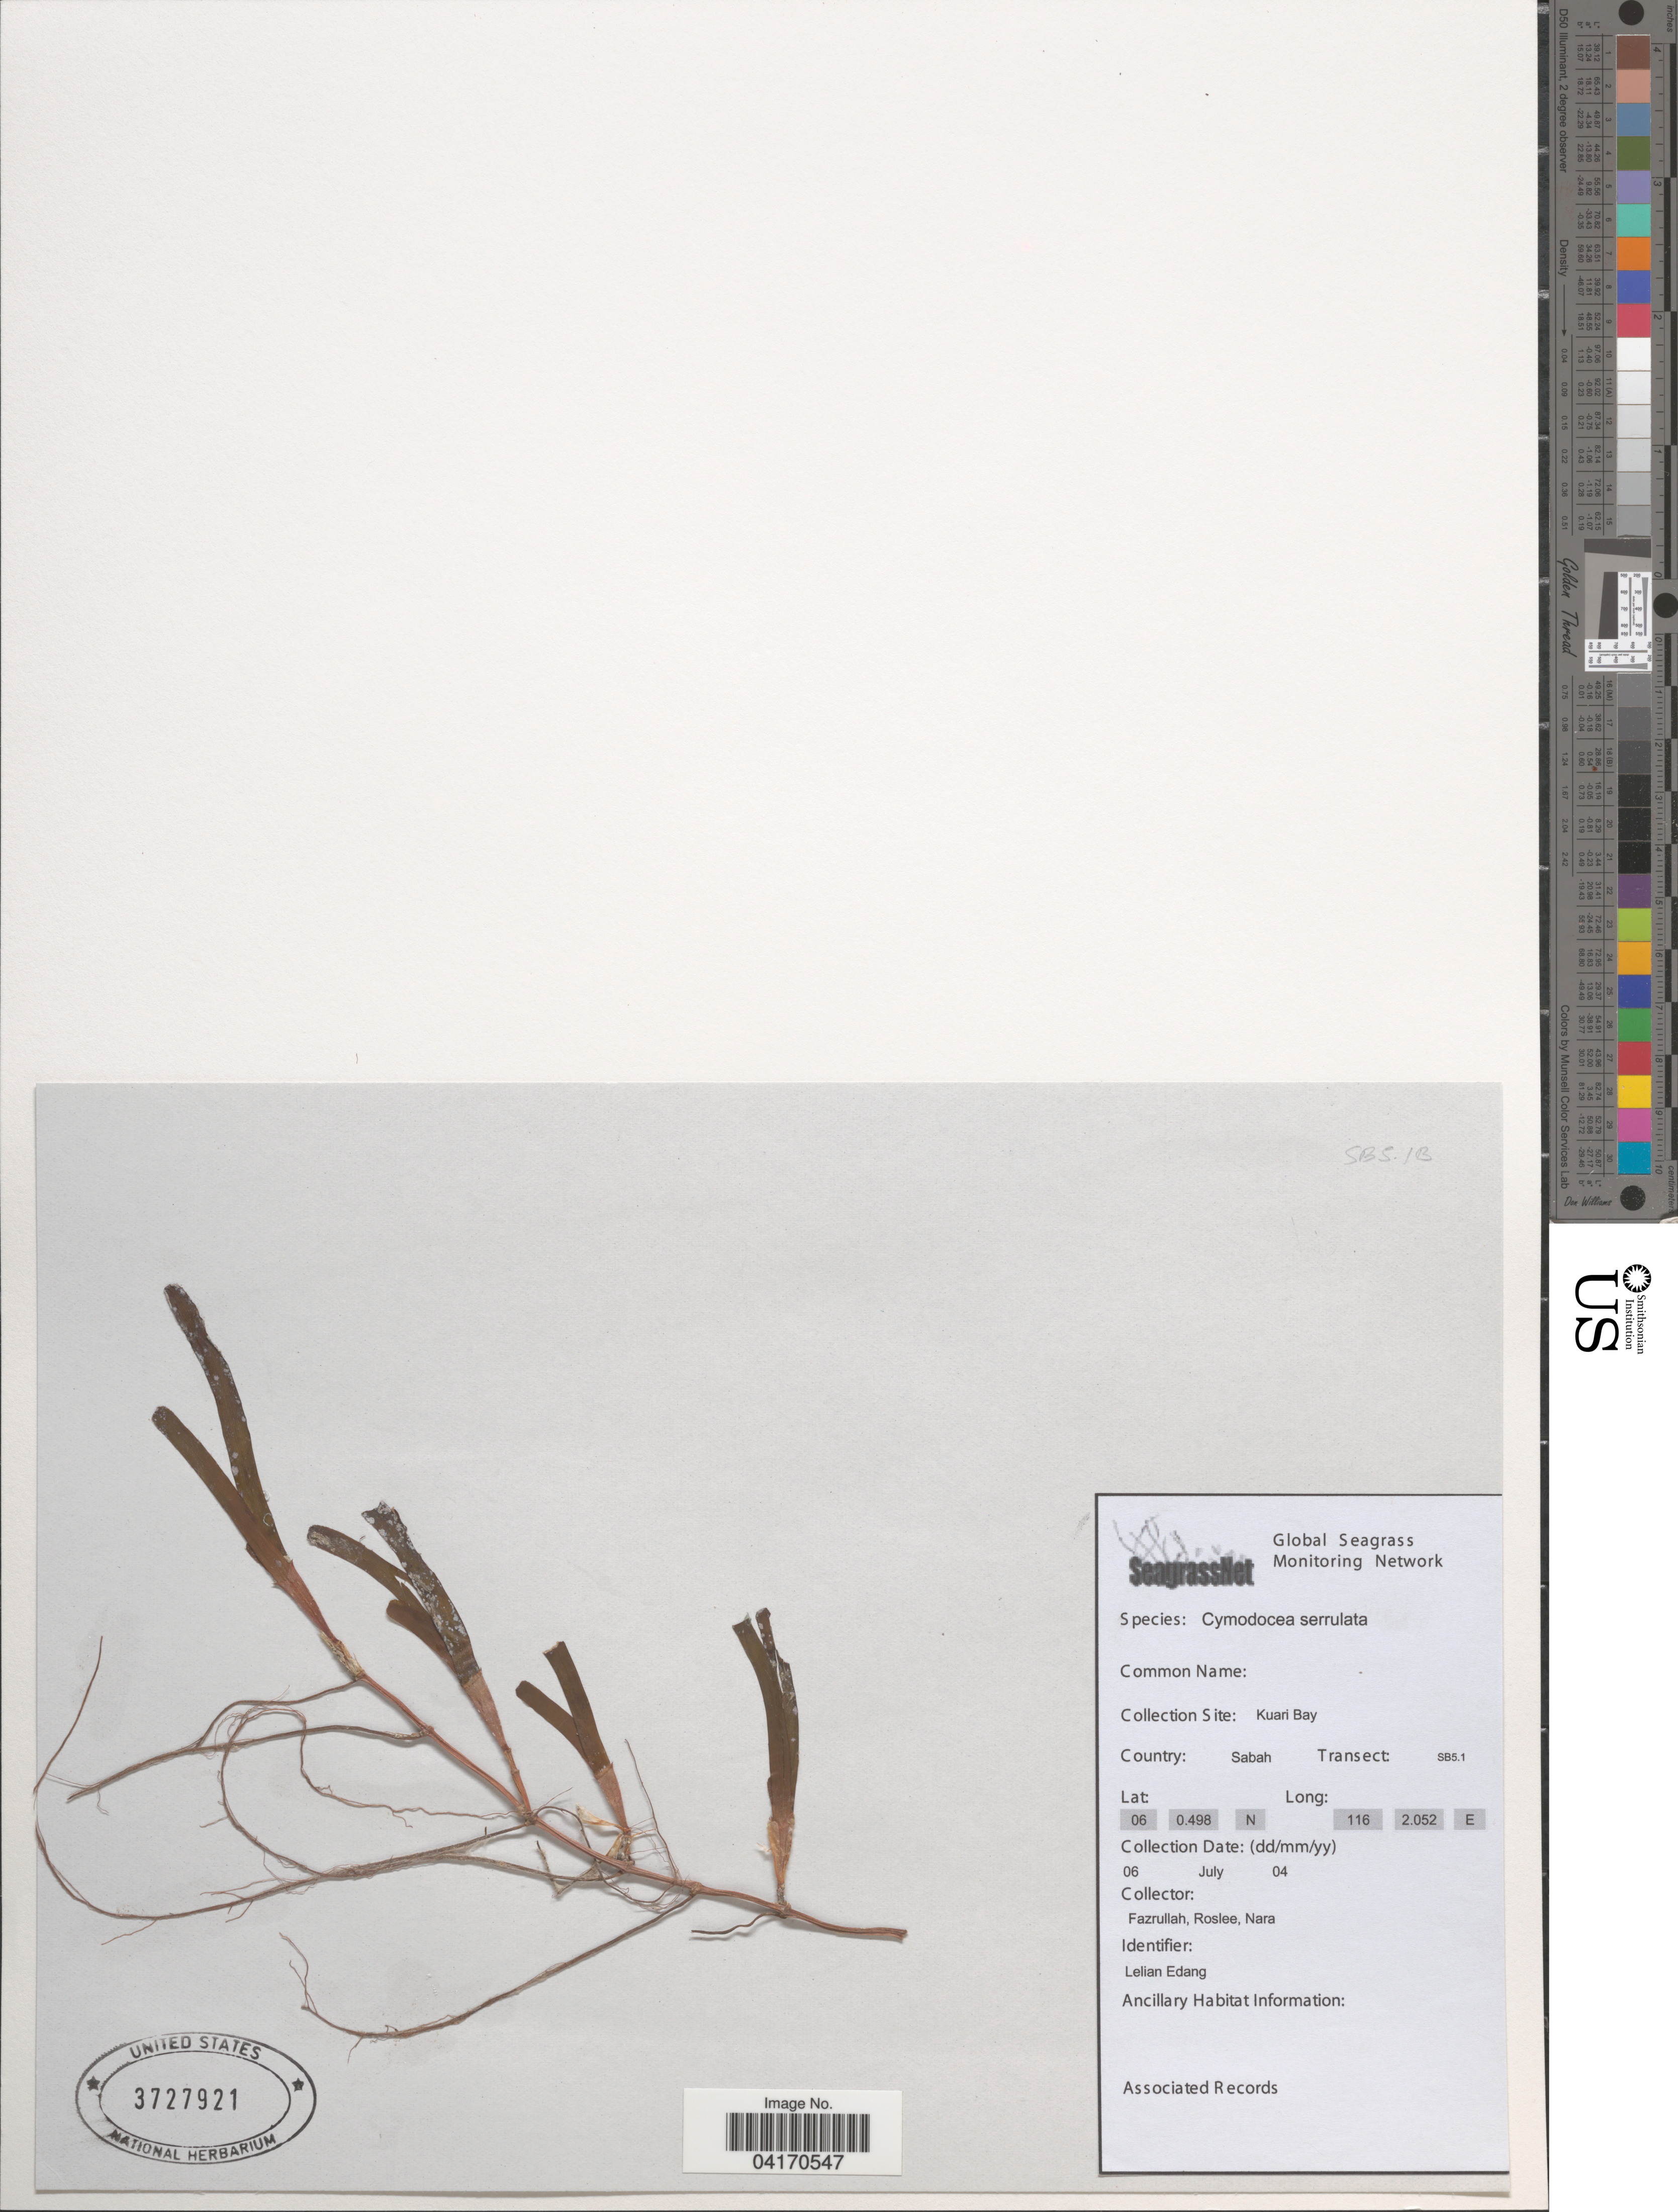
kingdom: Plantae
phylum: Tracheophyta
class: Liliopsida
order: Alismatales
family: Cymodoceaceae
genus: Cymodocea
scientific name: Cymodocea serrulata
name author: (R. Br.) Magnus & Ashers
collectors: Fazrullah, Roslee & Nara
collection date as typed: Transcribed d/m/y: 6/7/4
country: Malaysia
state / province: Sabah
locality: Collection Site: Kuari Bay. Country: Sabah. Transect: SB5.1.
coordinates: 06 0.498, 116 2.052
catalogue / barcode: US 3727921